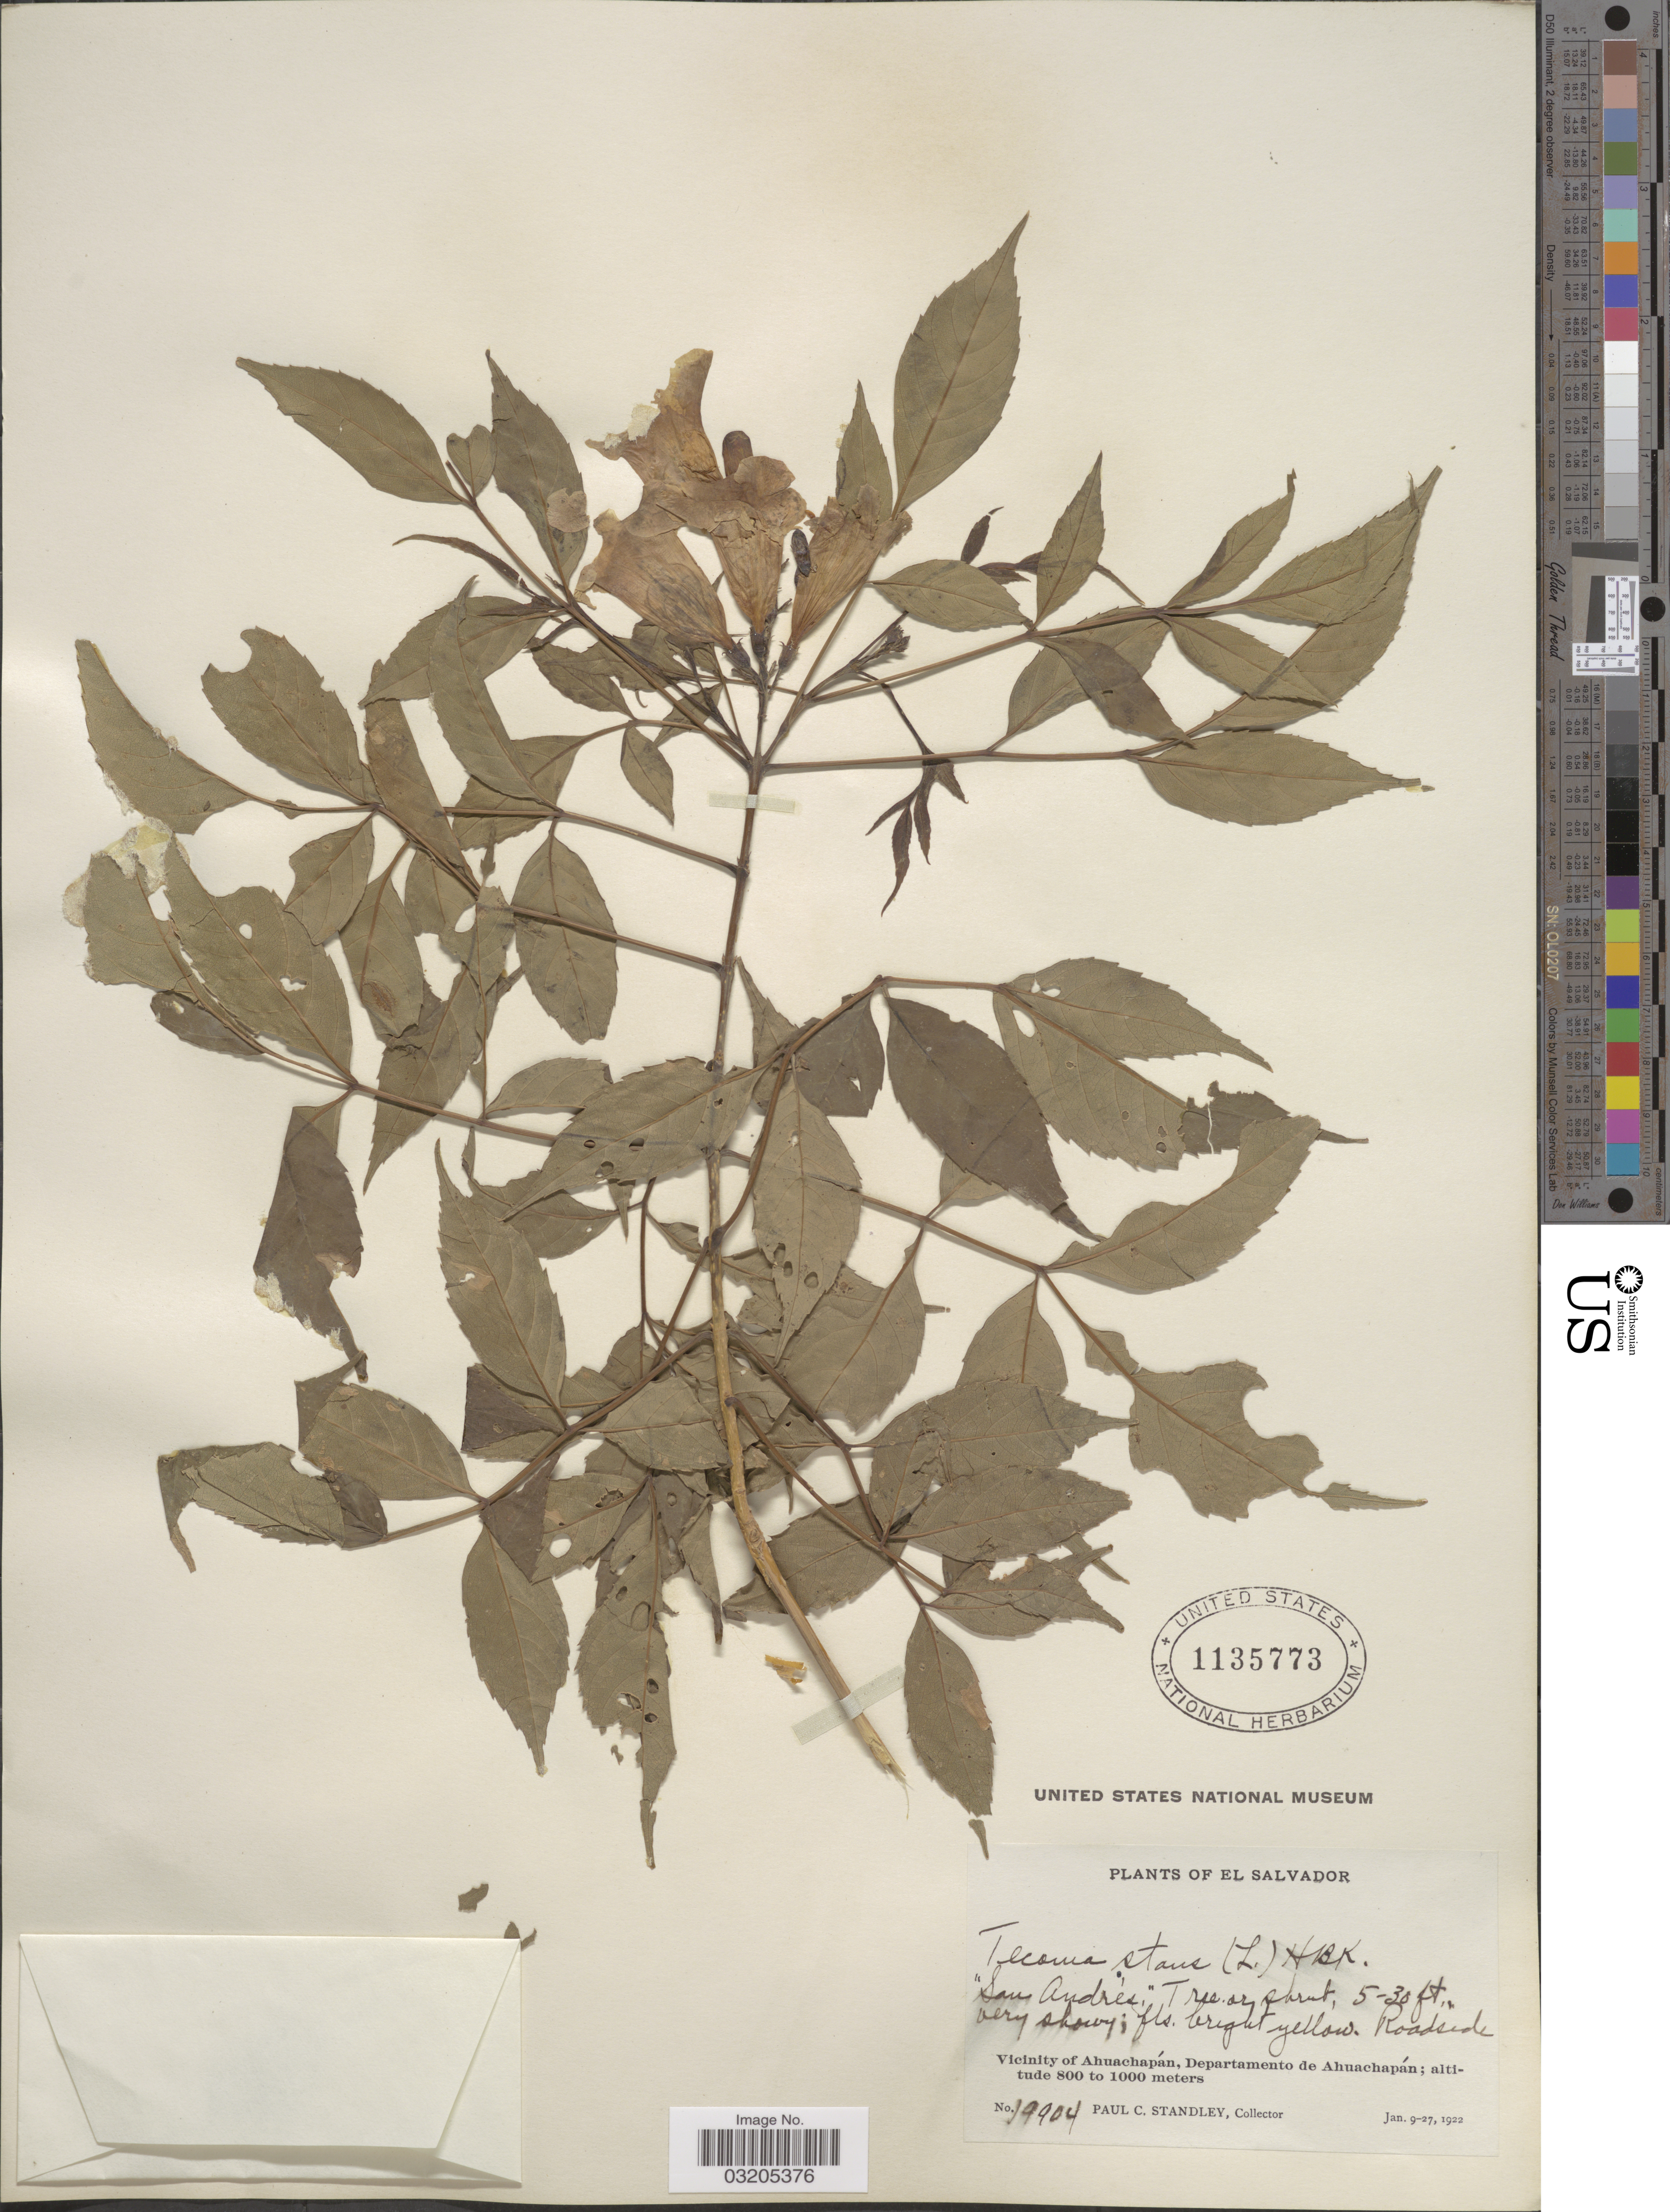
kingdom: Plantae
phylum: Tracheophyta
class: Magnoliopsida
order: Lamiales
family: Bignoniaceae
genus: Tecoma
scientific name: Tecoma stans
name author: (L.) Juss. ex Kunth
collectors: P. C. Standley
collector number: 19904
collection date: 1922-01-09/1922-01-27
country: El Salvador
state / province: Ahuachapan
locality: Vicinity of Ahuachapán, Departamento de Ahuachapán.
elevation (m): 800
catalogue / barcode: US 1135773